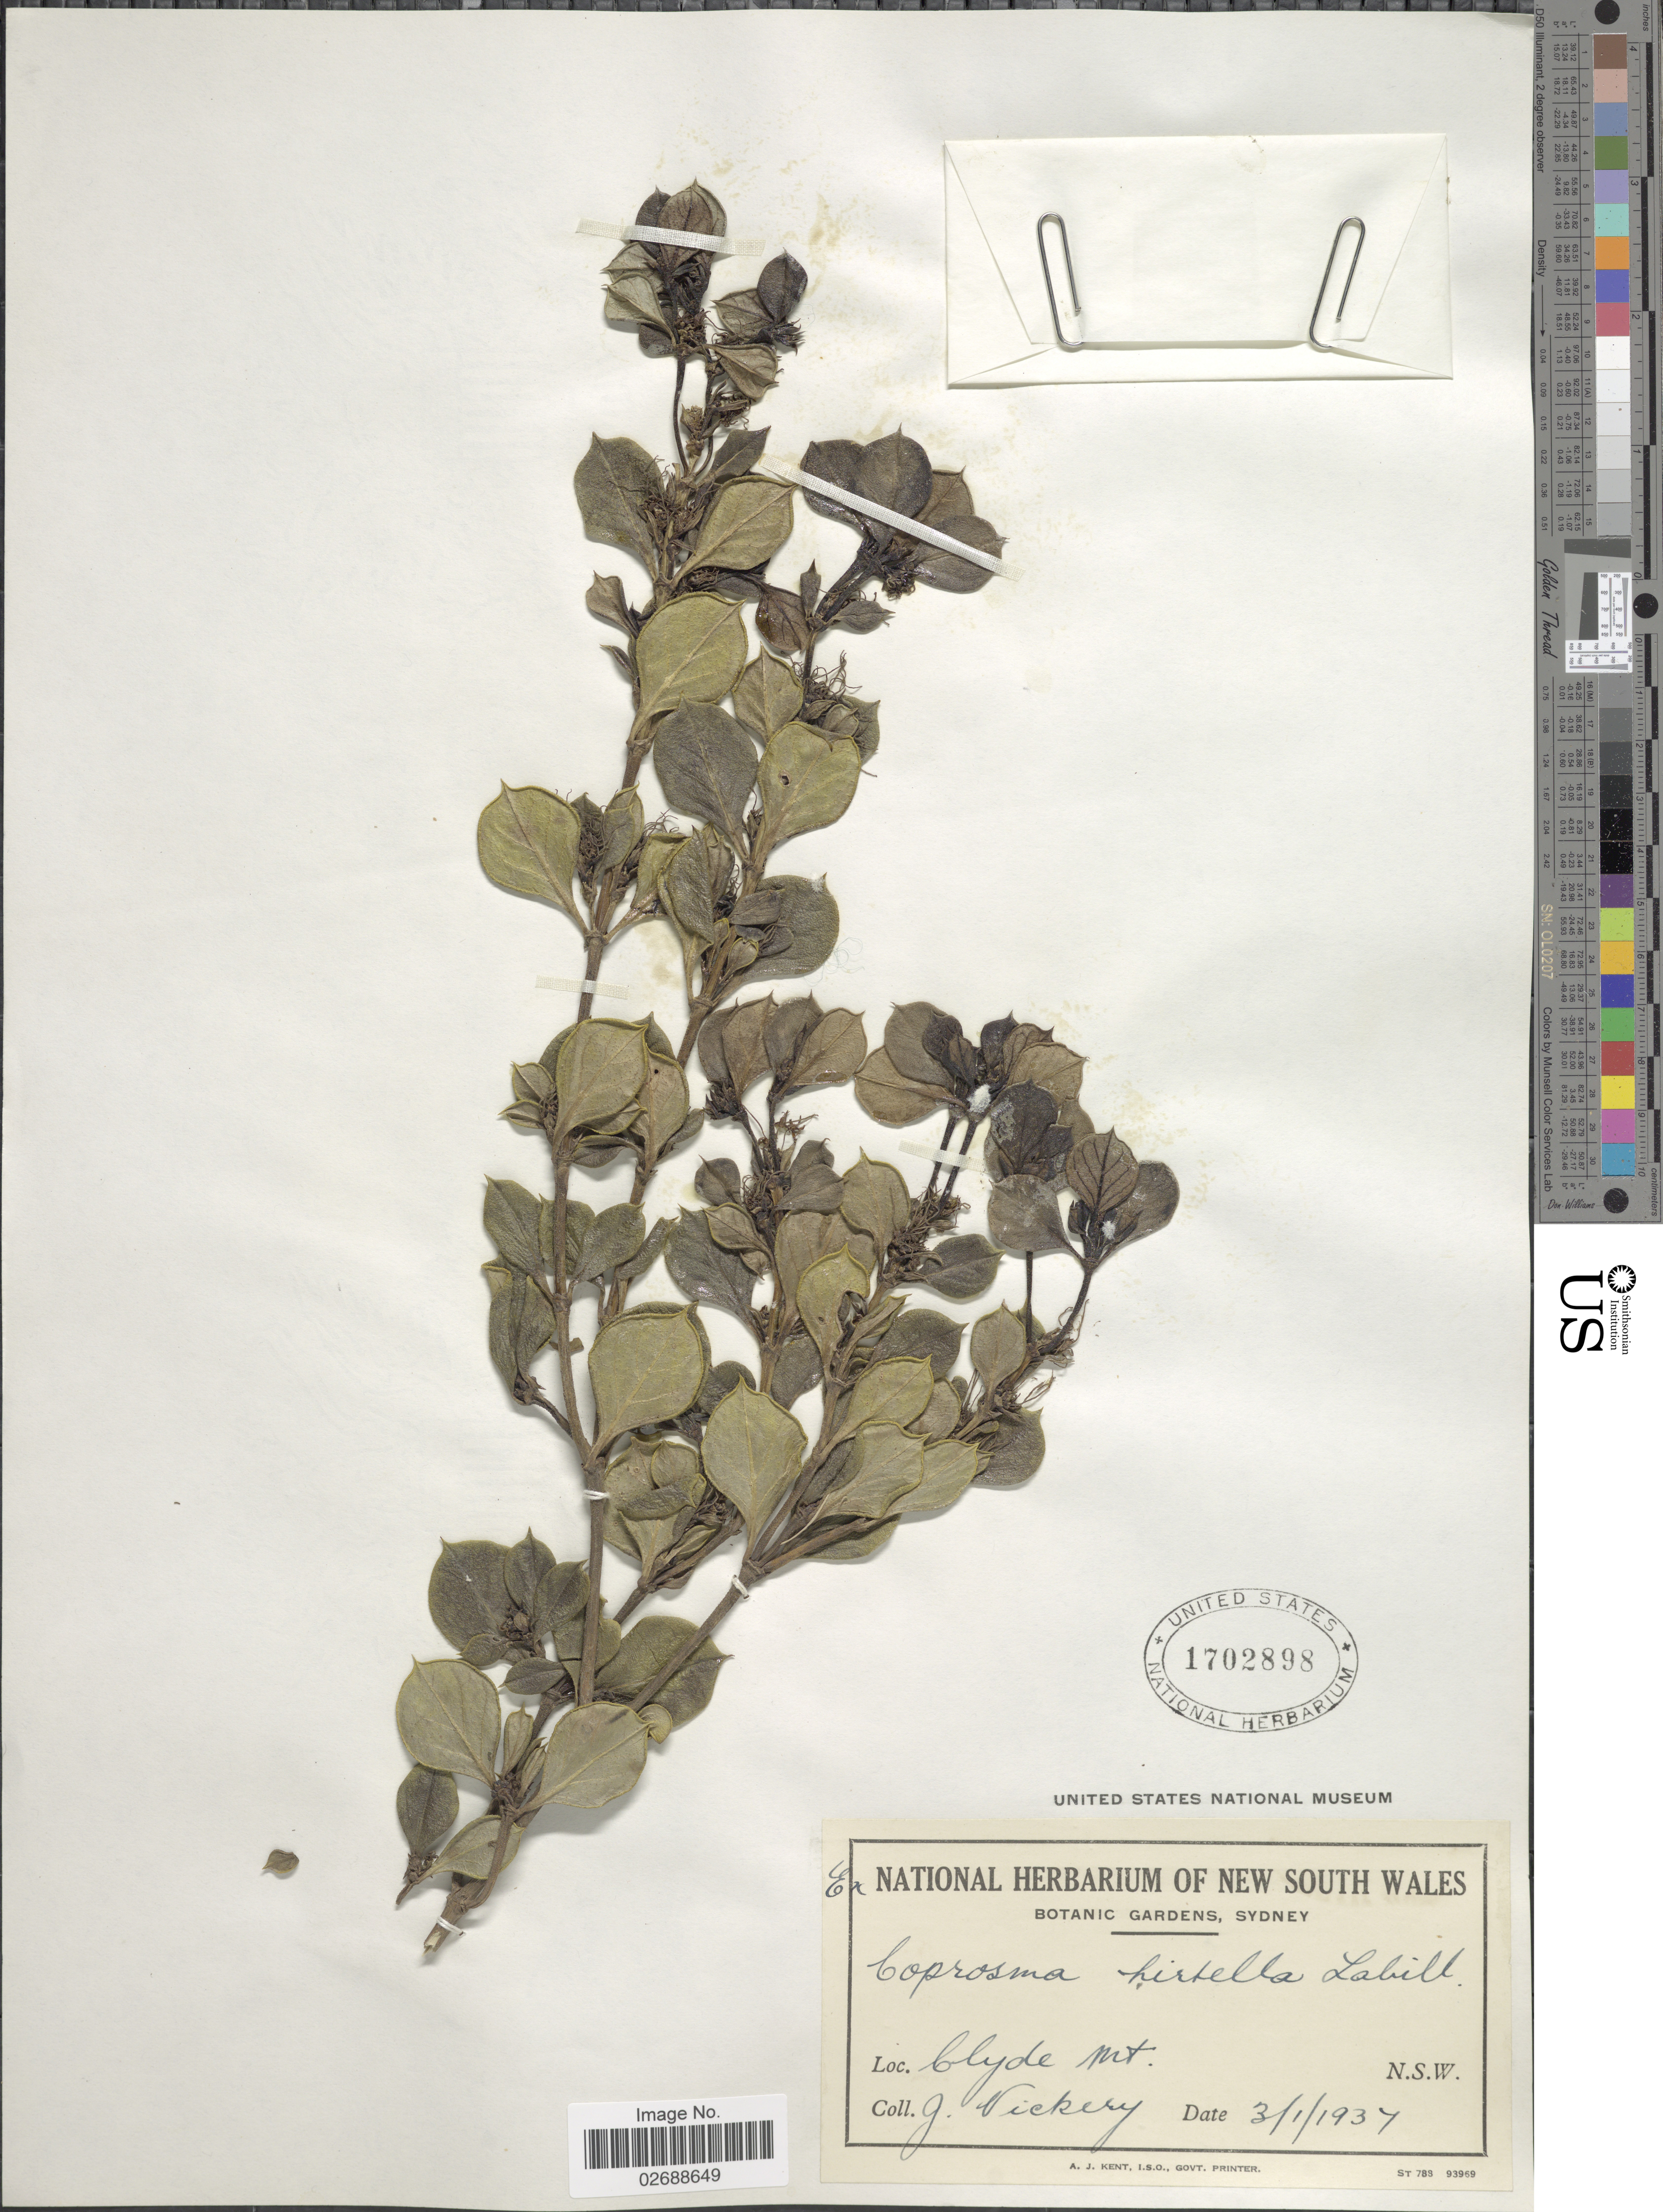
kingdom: Plantae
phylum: Tracheophyta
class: Magnoliopsida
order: Gentianales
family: Rubiaceae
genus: Coprosma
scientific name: Coprosma hirtella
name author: Labill.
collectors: J. Vickery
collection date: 1937-01-03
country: Australia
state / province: New South Wales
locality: Clyde Mt, N.S.W.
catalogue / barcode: US 1702898